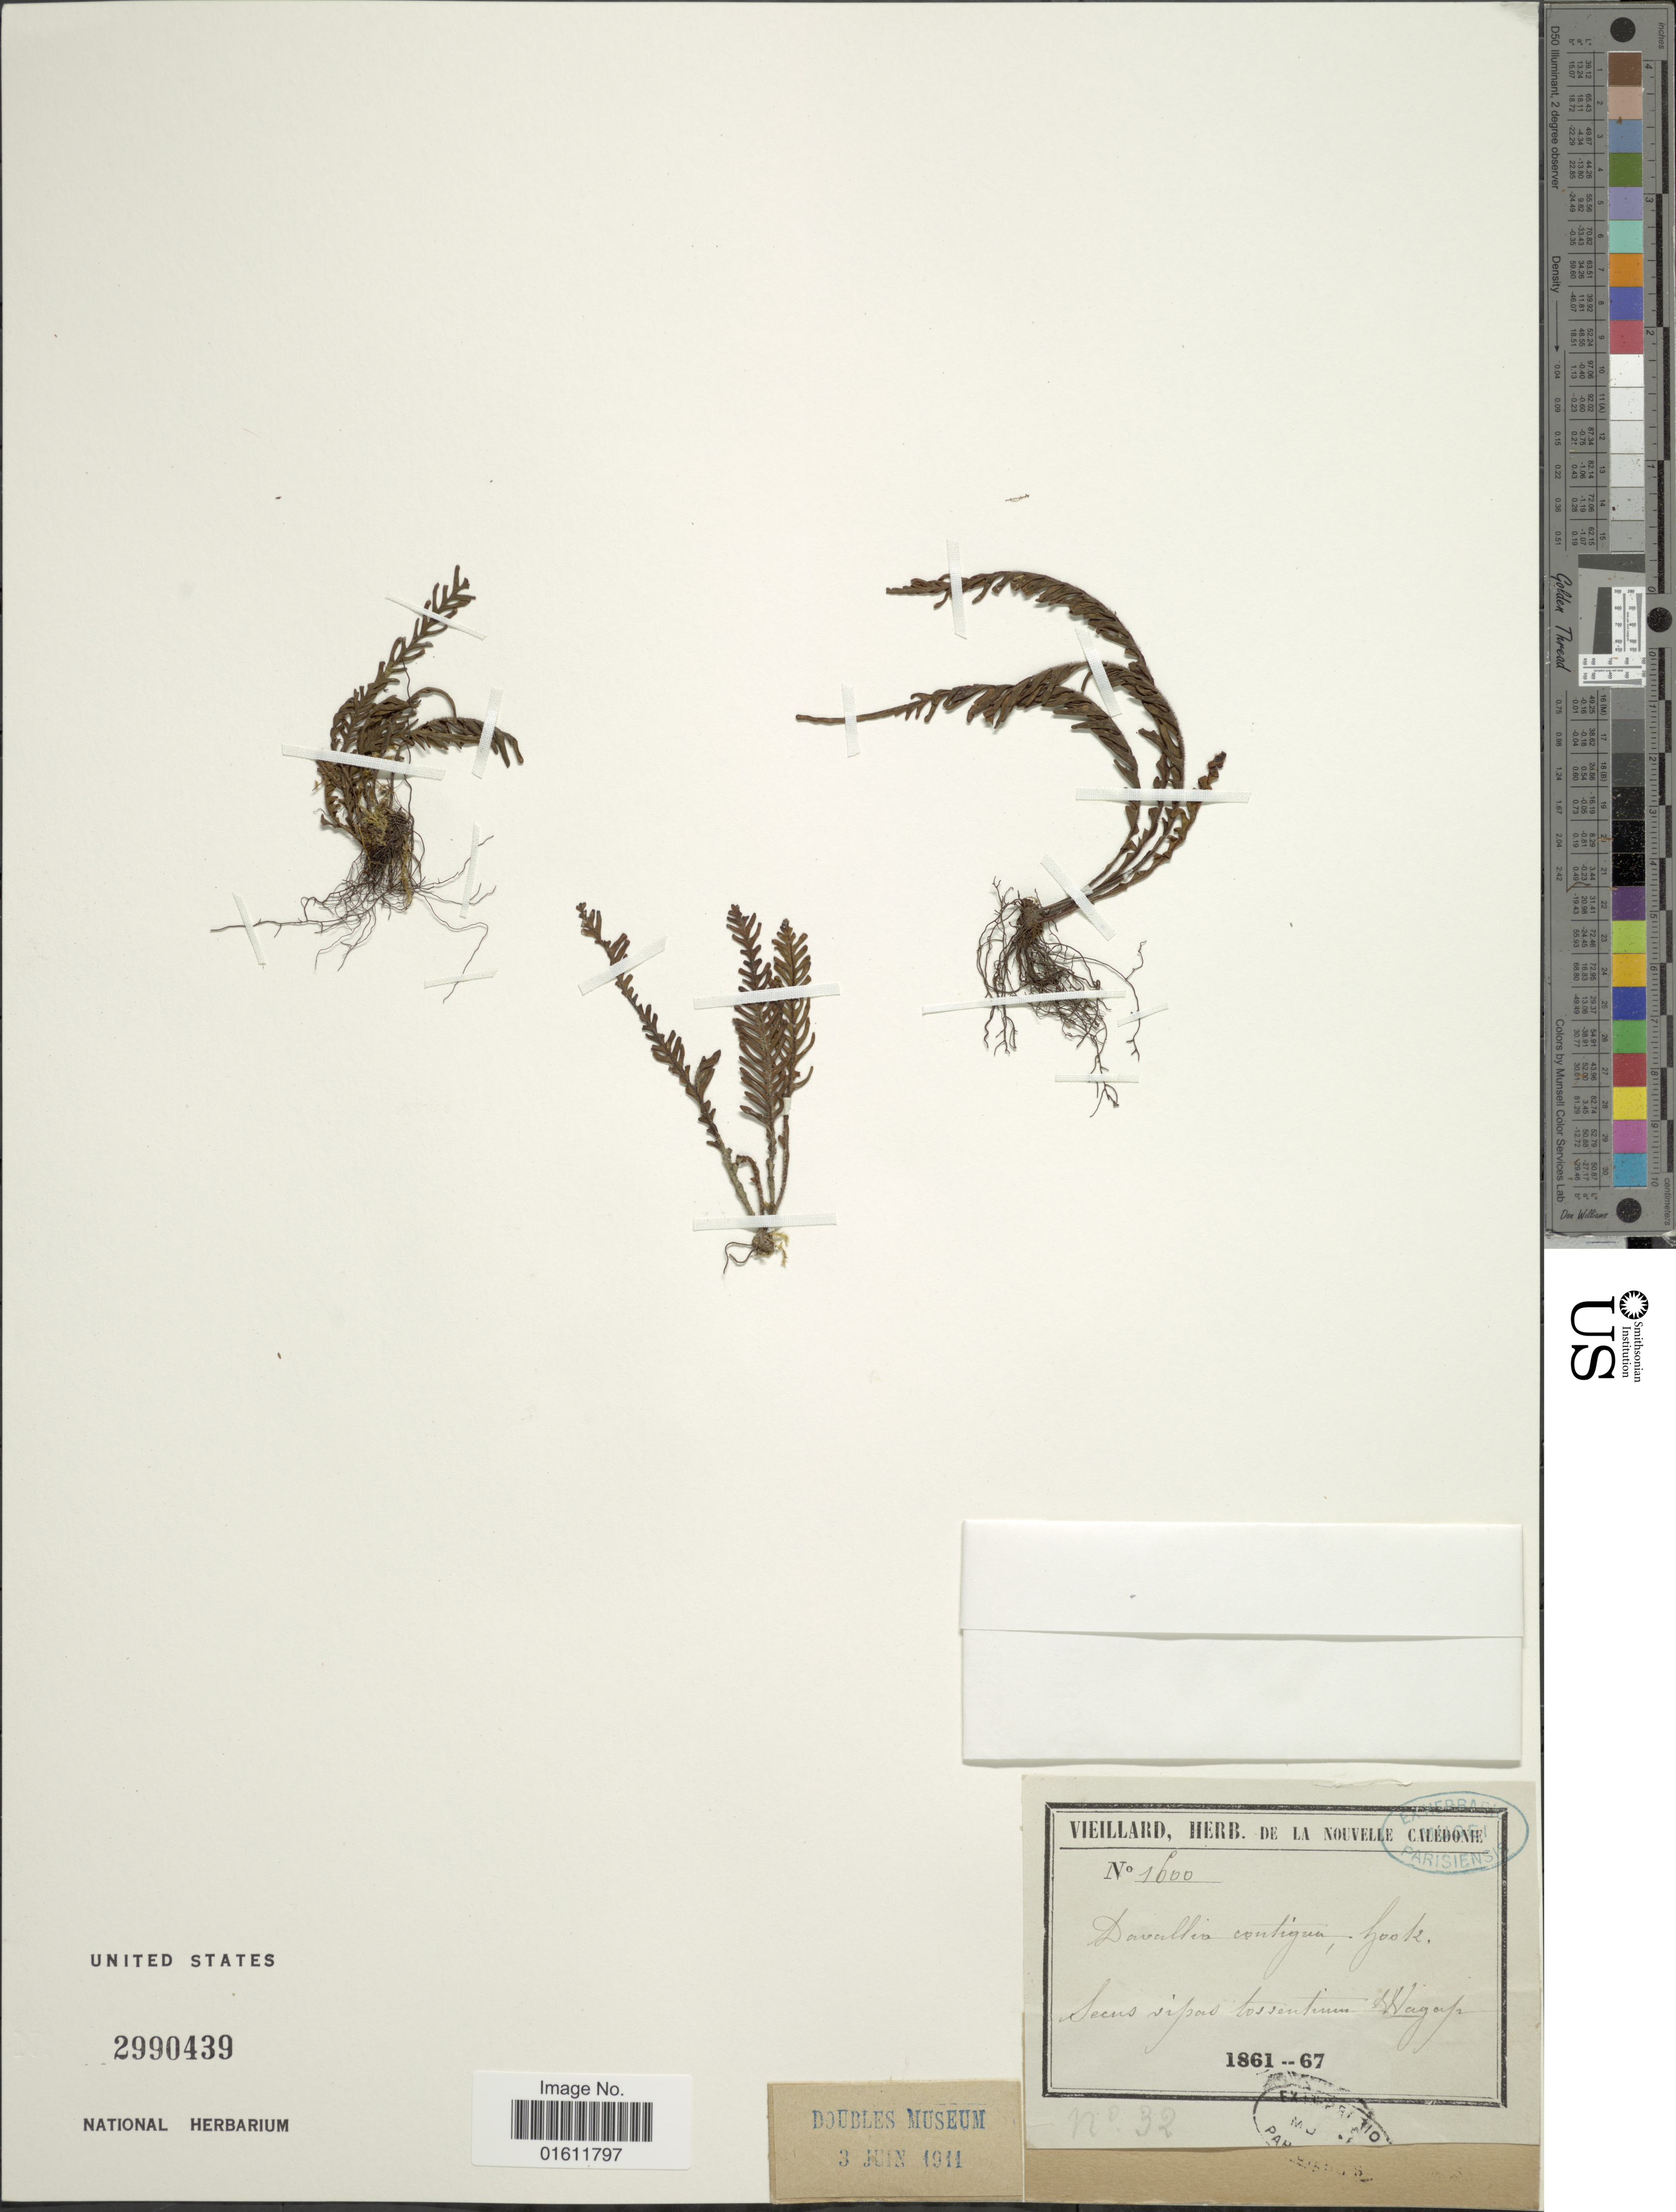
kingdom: Plantae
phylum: Tracheophyta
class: Polypodiopsida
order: Polypodiales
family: Polypodiaceae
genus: Prosaptia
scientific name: Prosaptia contigua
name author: (G. Forst.) Presl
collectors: -. Vieillard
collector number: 1600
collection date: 1861/1867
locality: Secus sipas tossentium Wagap. [interpreted]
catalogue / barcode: US 2990439